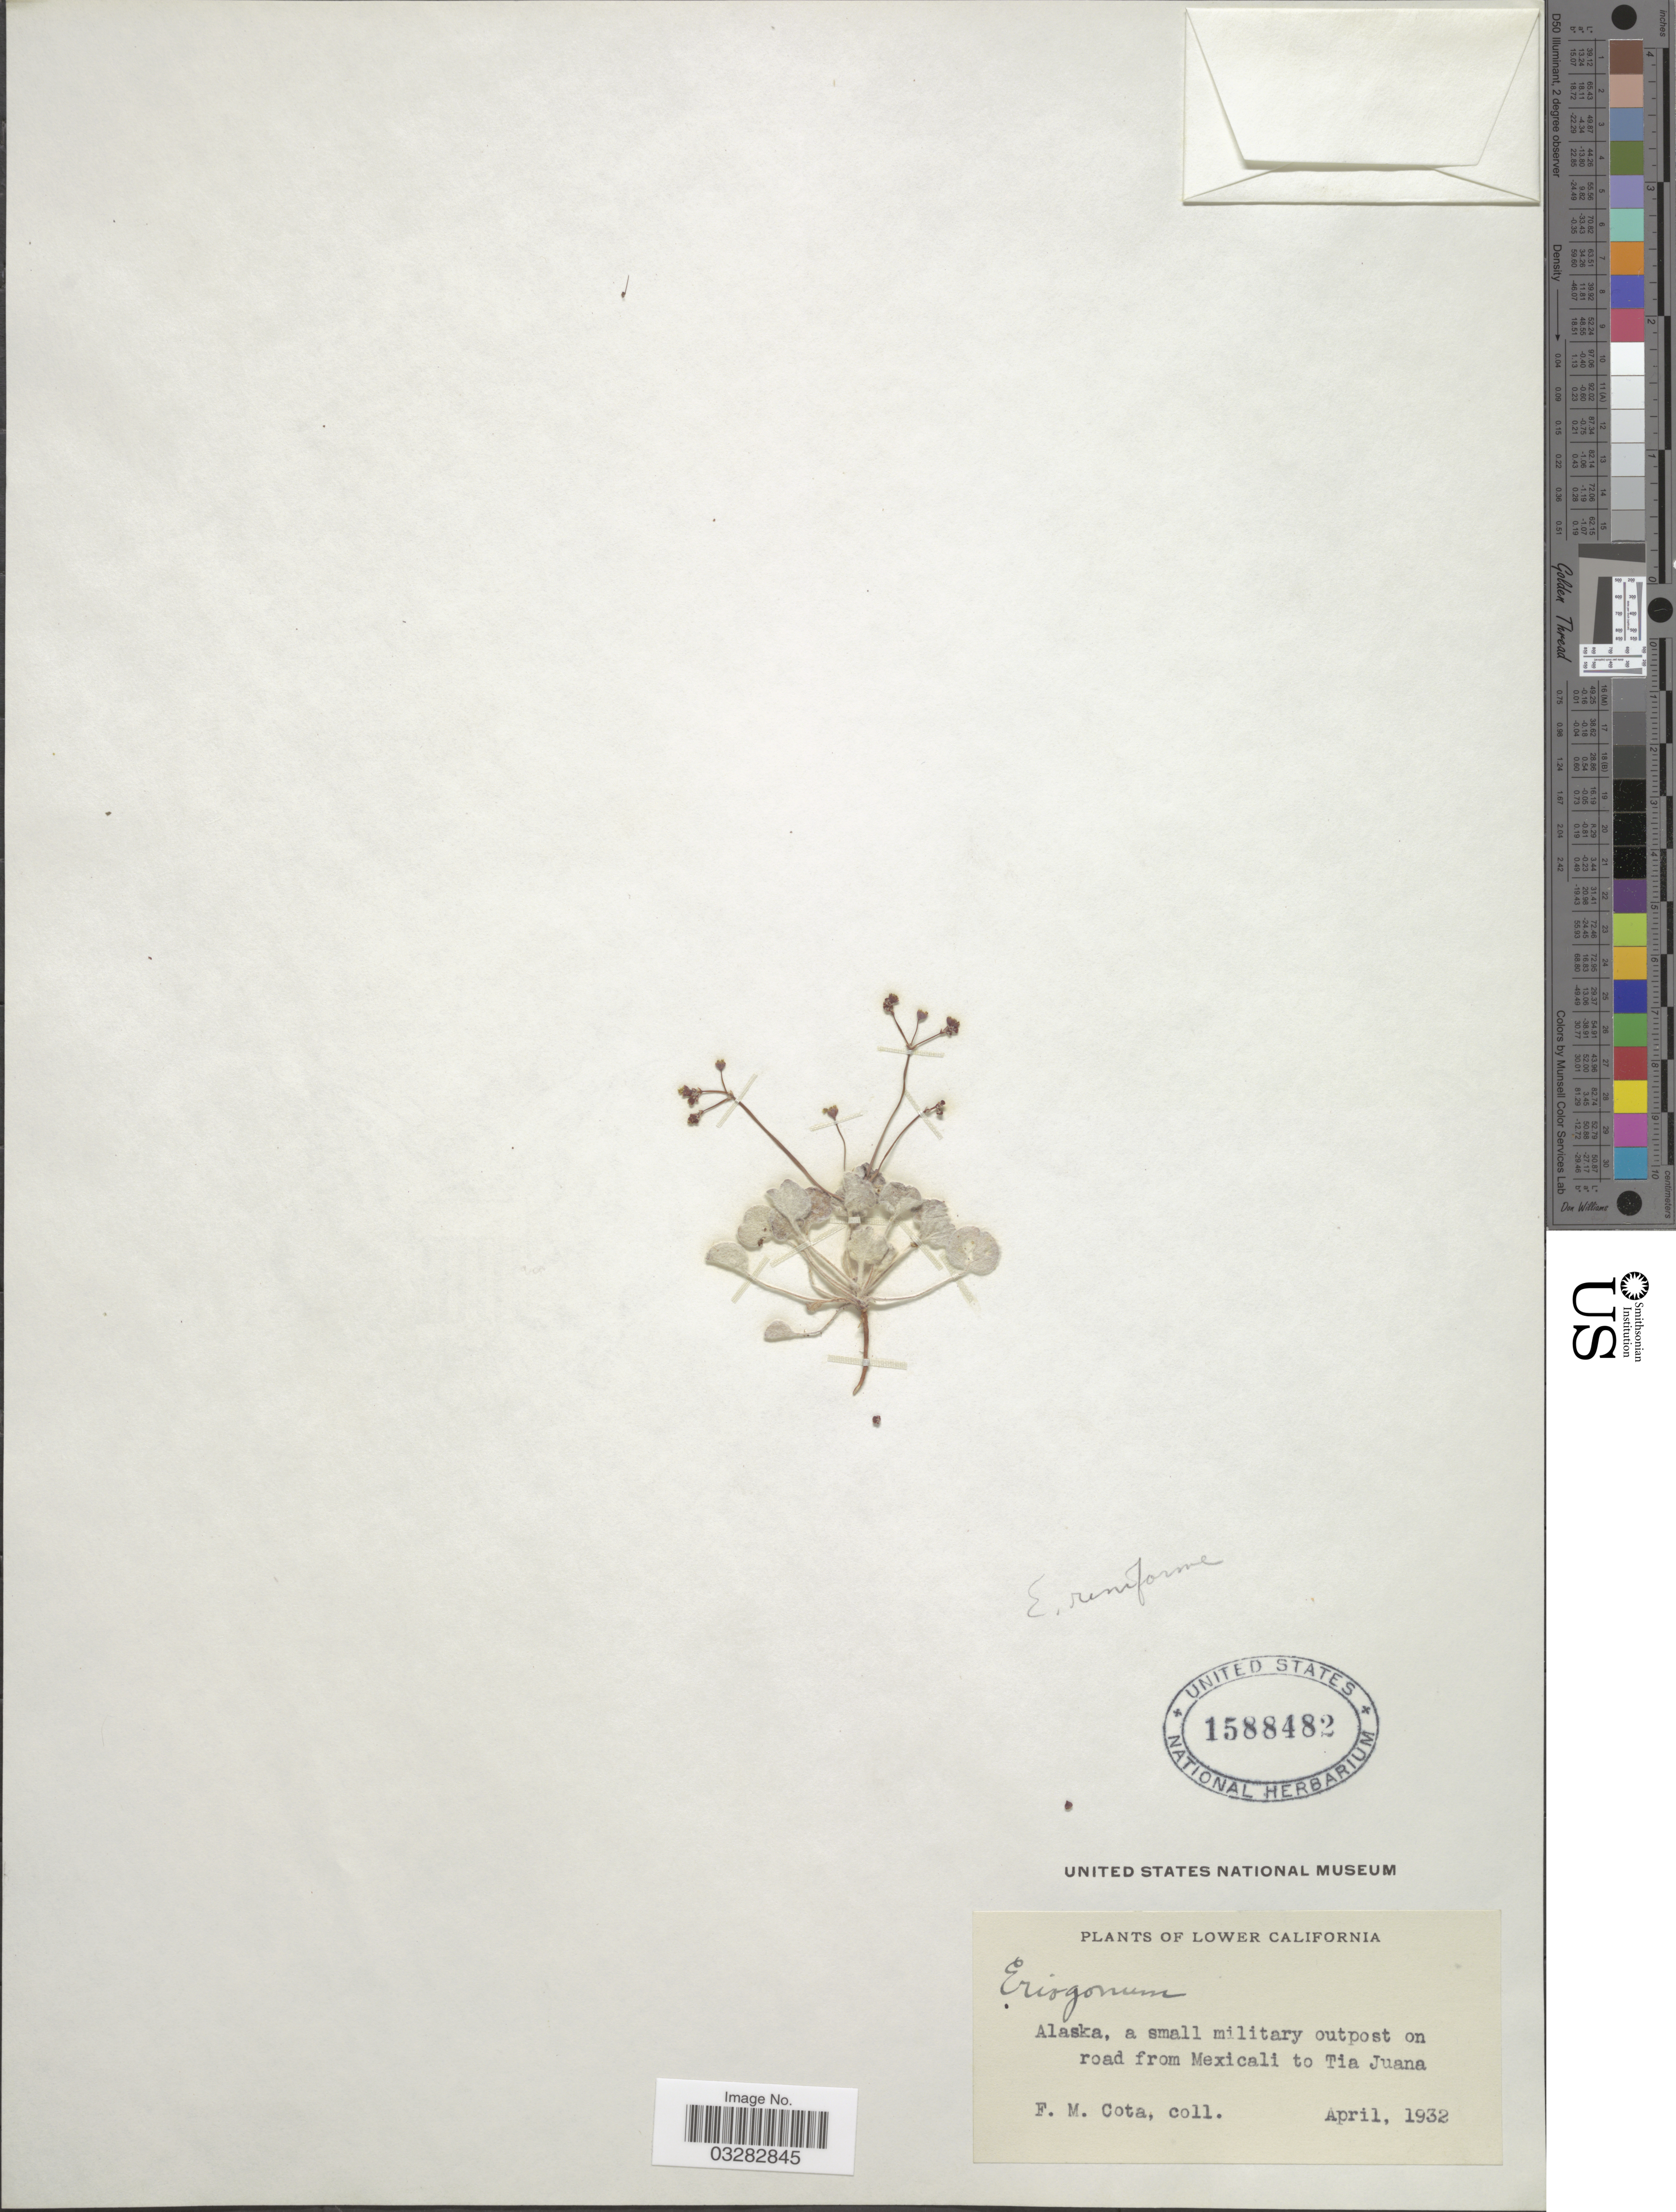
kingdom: Plantae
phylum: Tracheophyta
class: Magnoliopsida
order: Caryophyllales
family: Polygonaceae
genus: Eriogonum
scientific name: Eriogonum reniforme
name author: Torr. & Frém.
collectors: F. Cota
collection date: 1932-04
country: Mexico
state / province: Baja California Norte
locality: Lower California. Alaska, a small military outpost on road from Mexicali to Tia Juana.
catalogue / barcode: US 1588482